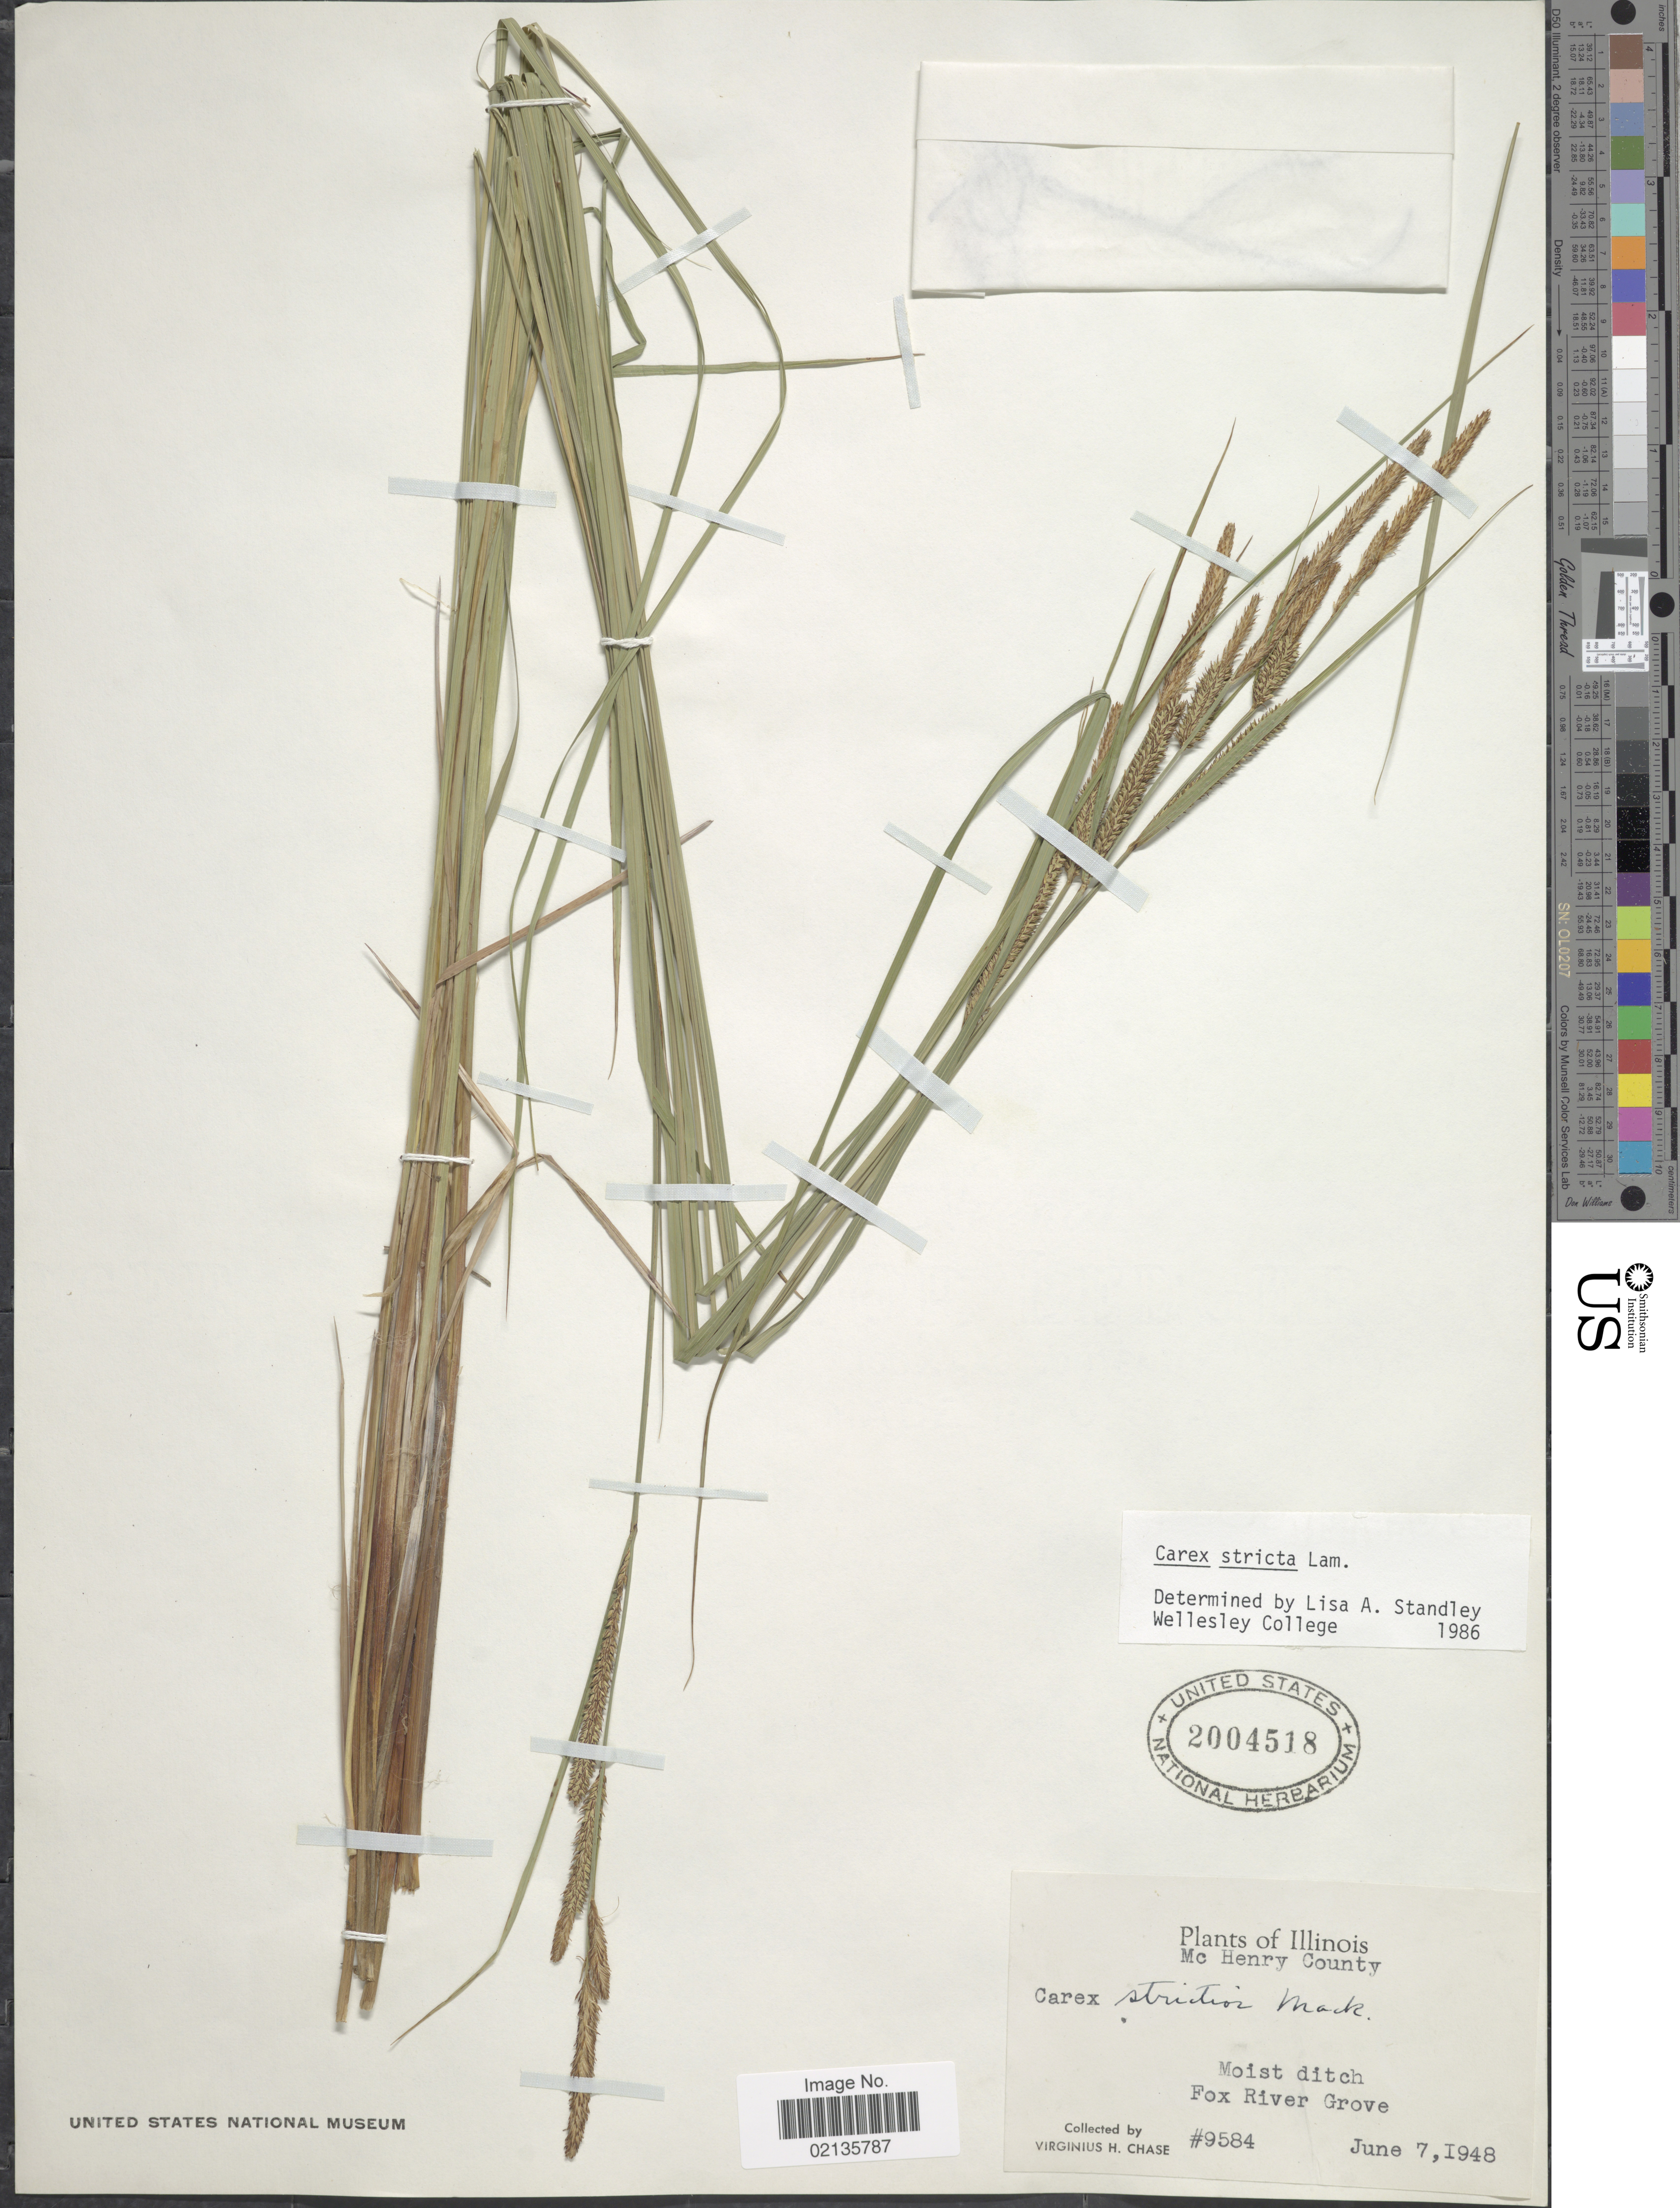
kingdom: Plantae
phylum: Tracheophyta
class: Liliopsida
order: Poales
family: Cyperaceae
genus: Carex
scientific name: Carex stricta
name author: Lam.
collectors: V. H. Chase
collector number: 9584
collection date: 1948-06-07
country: United States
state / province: Illinois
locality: Mc Henry County, Moist ditch, Fox River Grove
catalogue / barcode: US 2004518